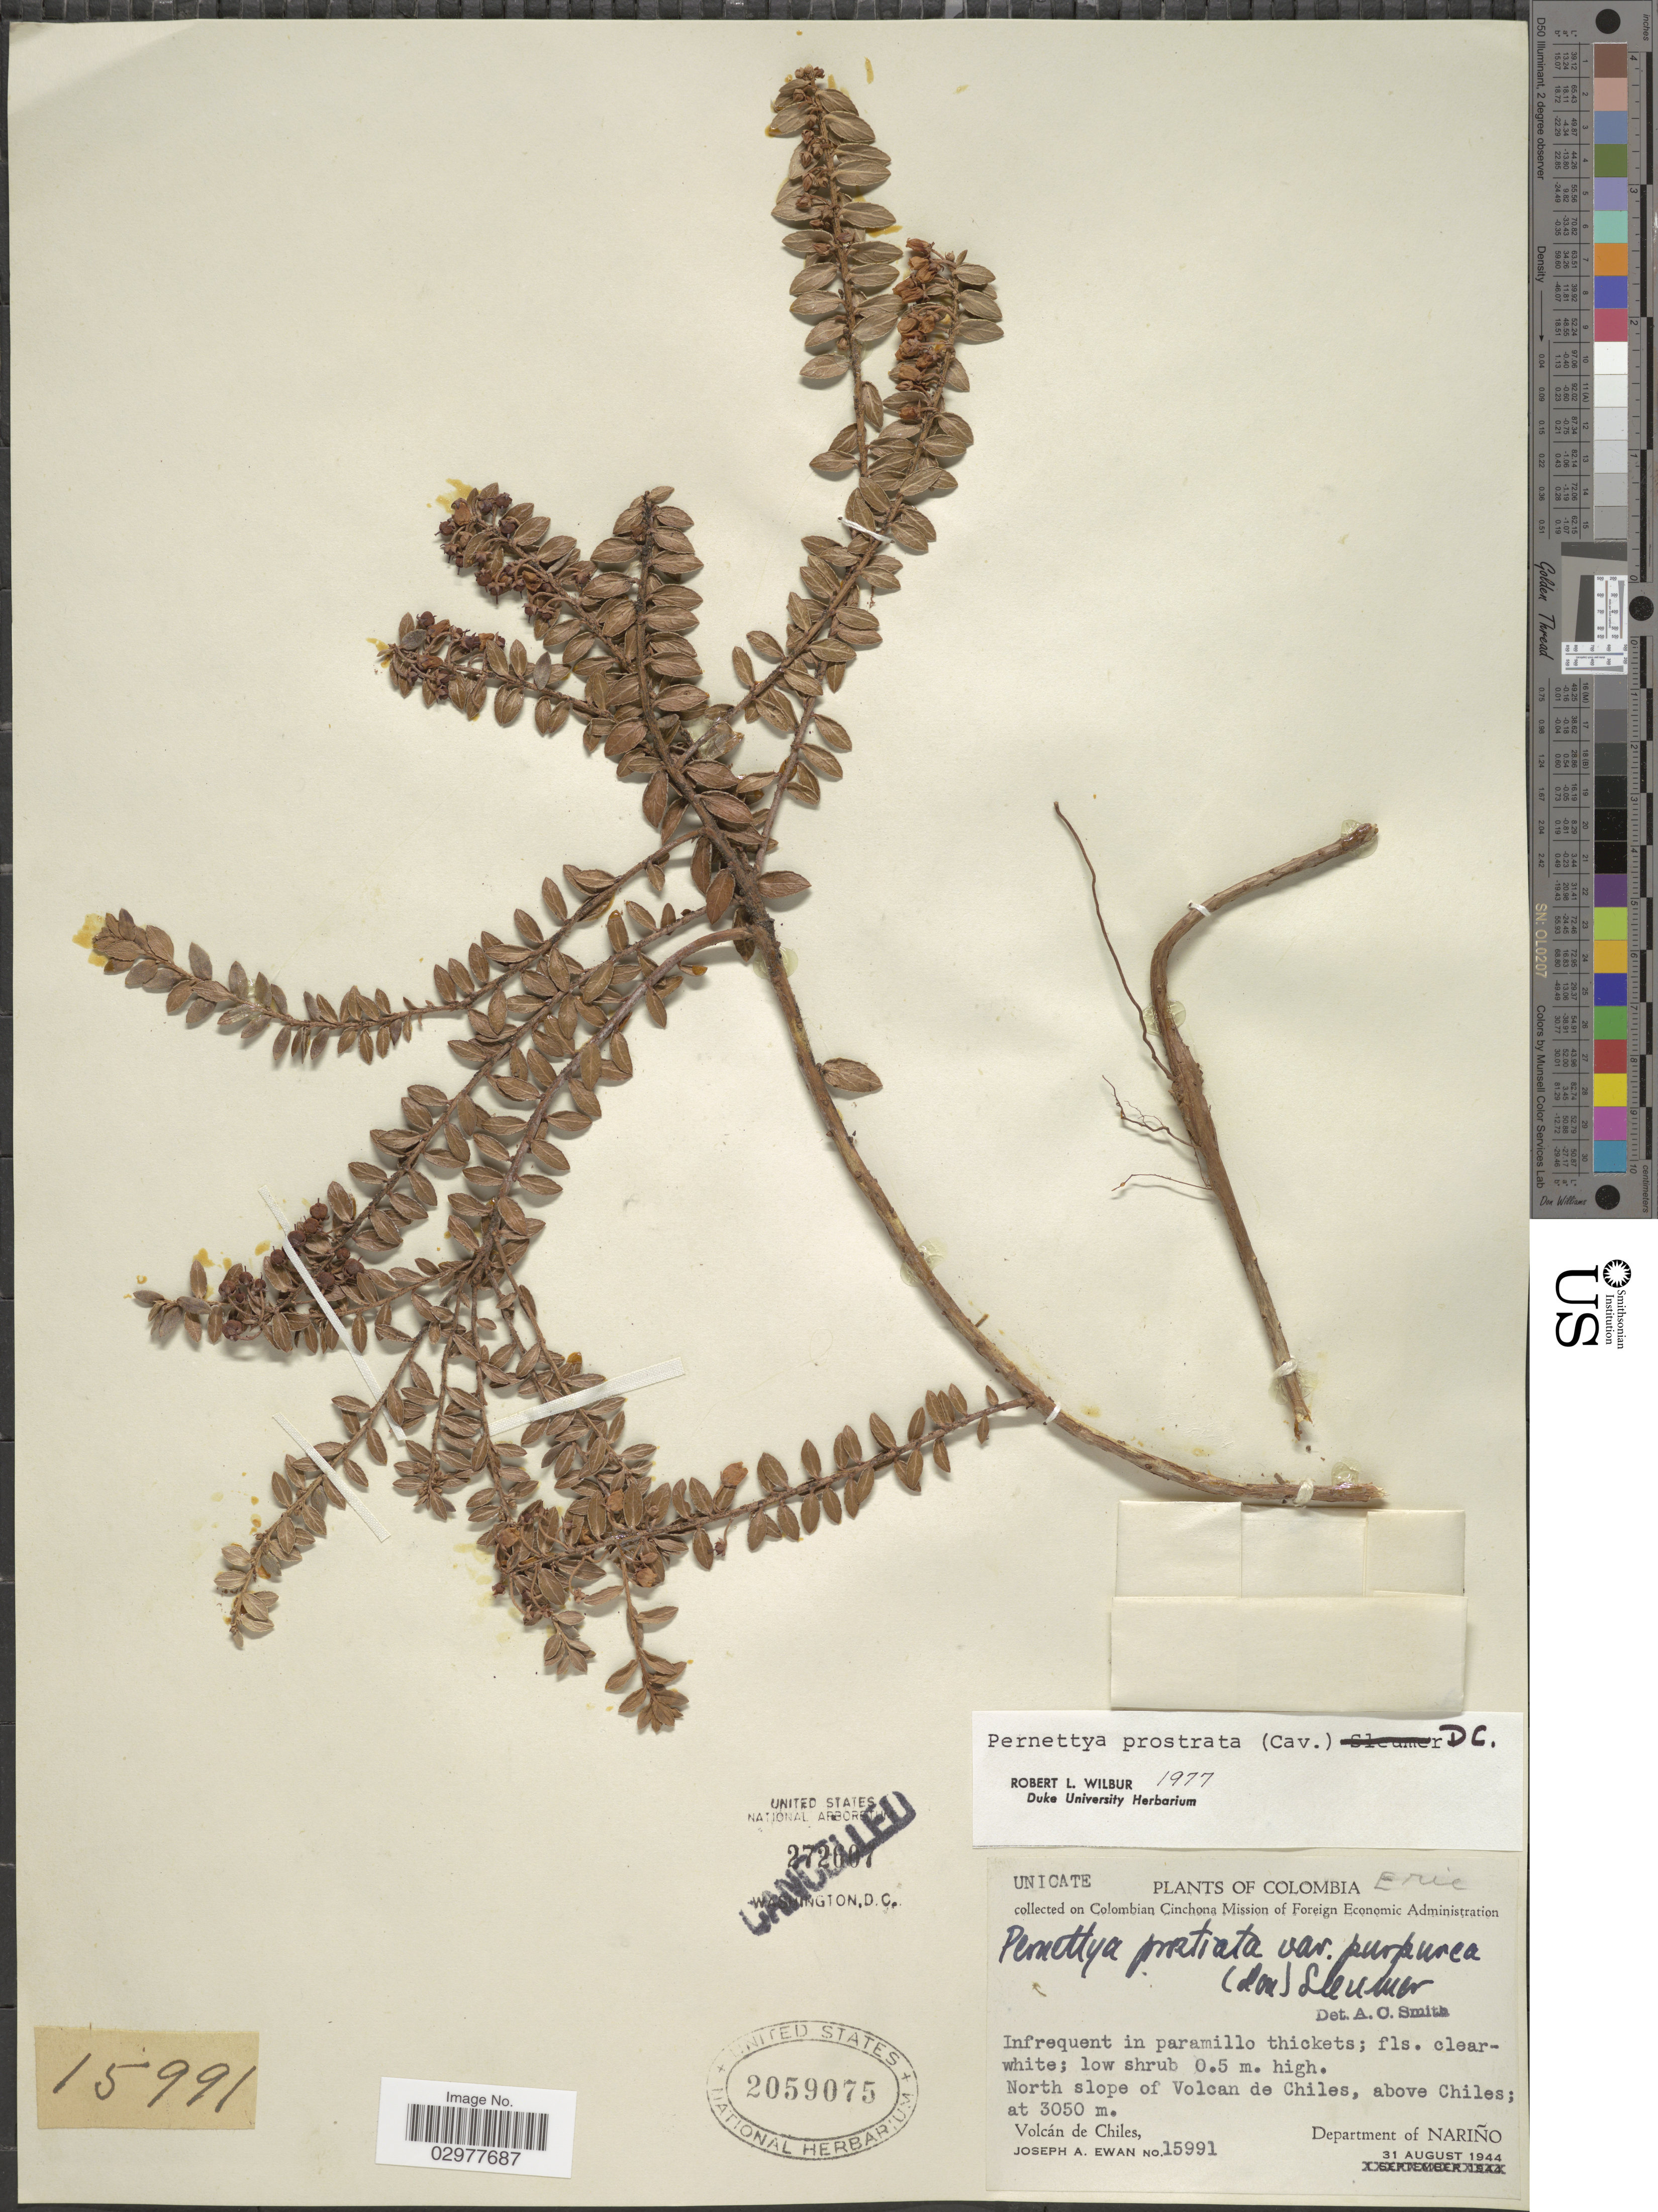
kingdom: Plantae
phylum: Tracheophyta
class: Magnoliopsida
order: Ericales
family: Ericaceae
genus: Pernettya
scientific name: Pernettya prostrata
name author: (Cav.) DC.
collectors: J. A. Ewan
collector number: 15991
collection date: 1944-08-31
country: Colombia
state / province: Nariño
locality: North slope of Volcan de Chiles, above Chiles, Volcán de Chiles, Department of Nariño.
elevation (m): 3050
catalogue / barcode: US 2059075